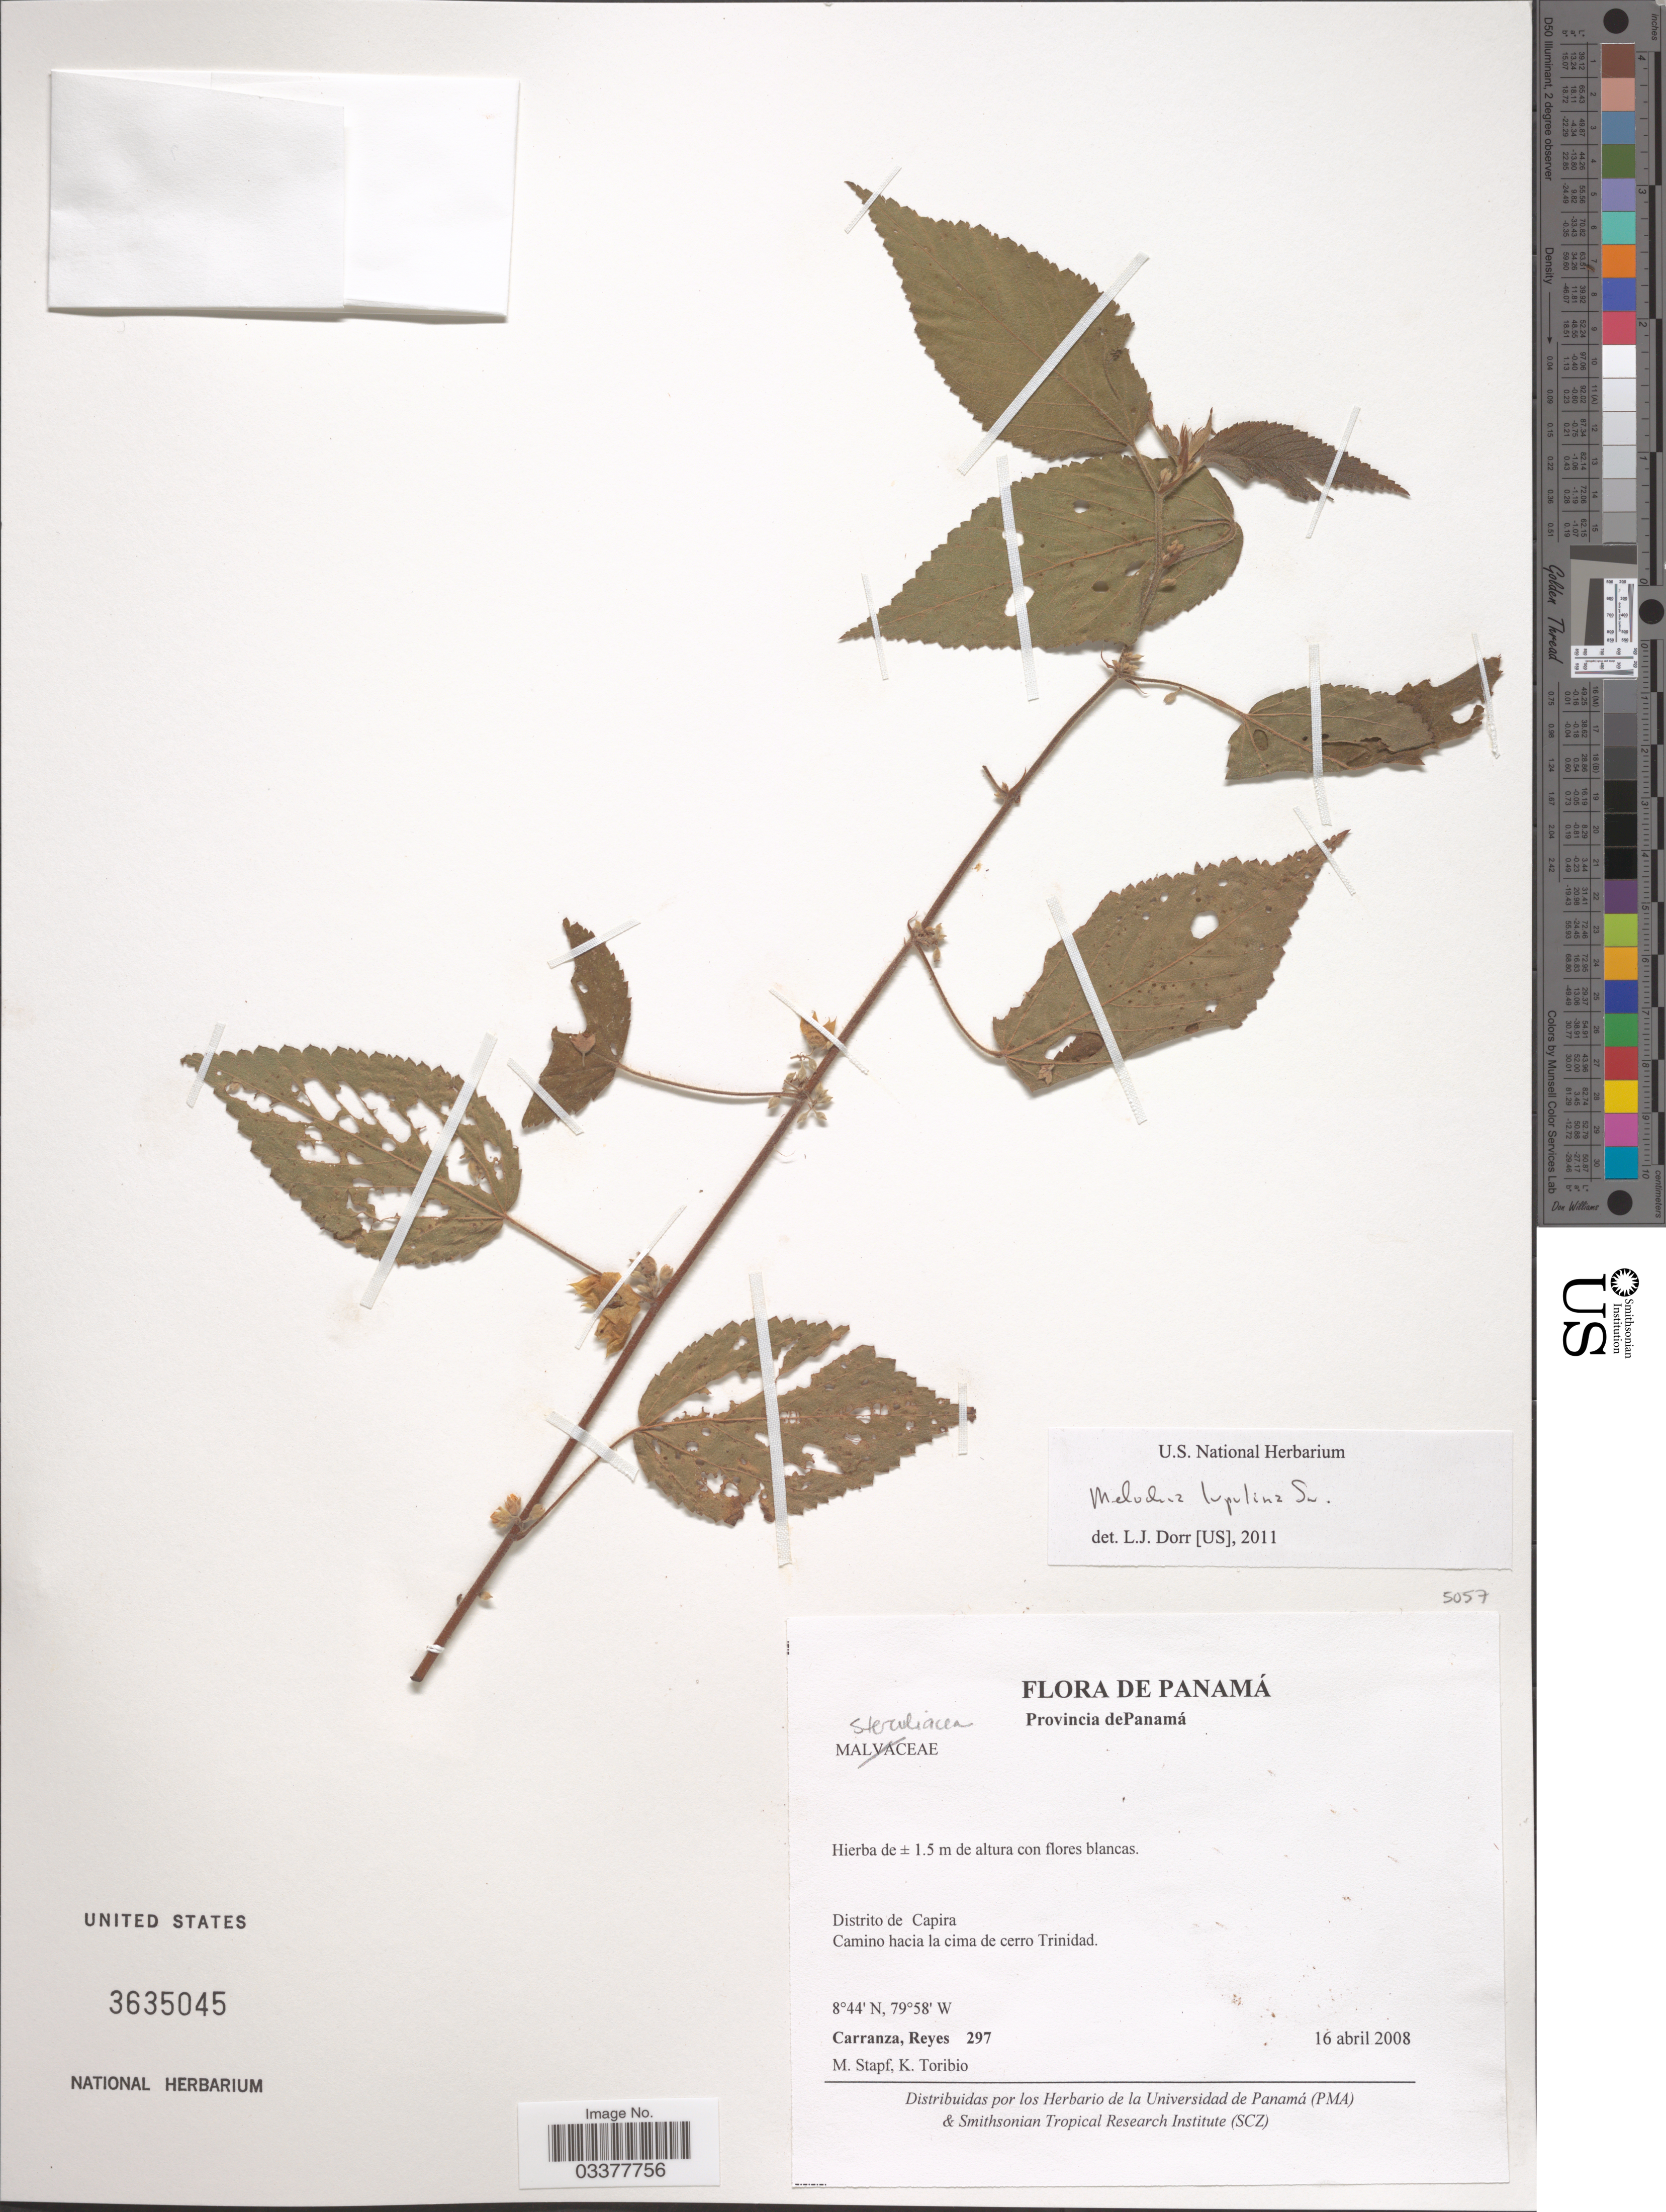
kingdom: Plantae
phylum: Tracheophyta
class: Magnoliopsida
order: Malvales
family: Malvaceae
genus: Melochia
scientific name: Melochia lupulina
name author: Sw.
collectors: C. Reyes, M. Stapf & K. Toribio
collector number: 297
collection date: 2008-04-16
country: Panama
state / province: Panamá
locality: Distrito de Capira. Camino hacia la cima de cerro Trinidad.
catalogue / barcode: US 3635045